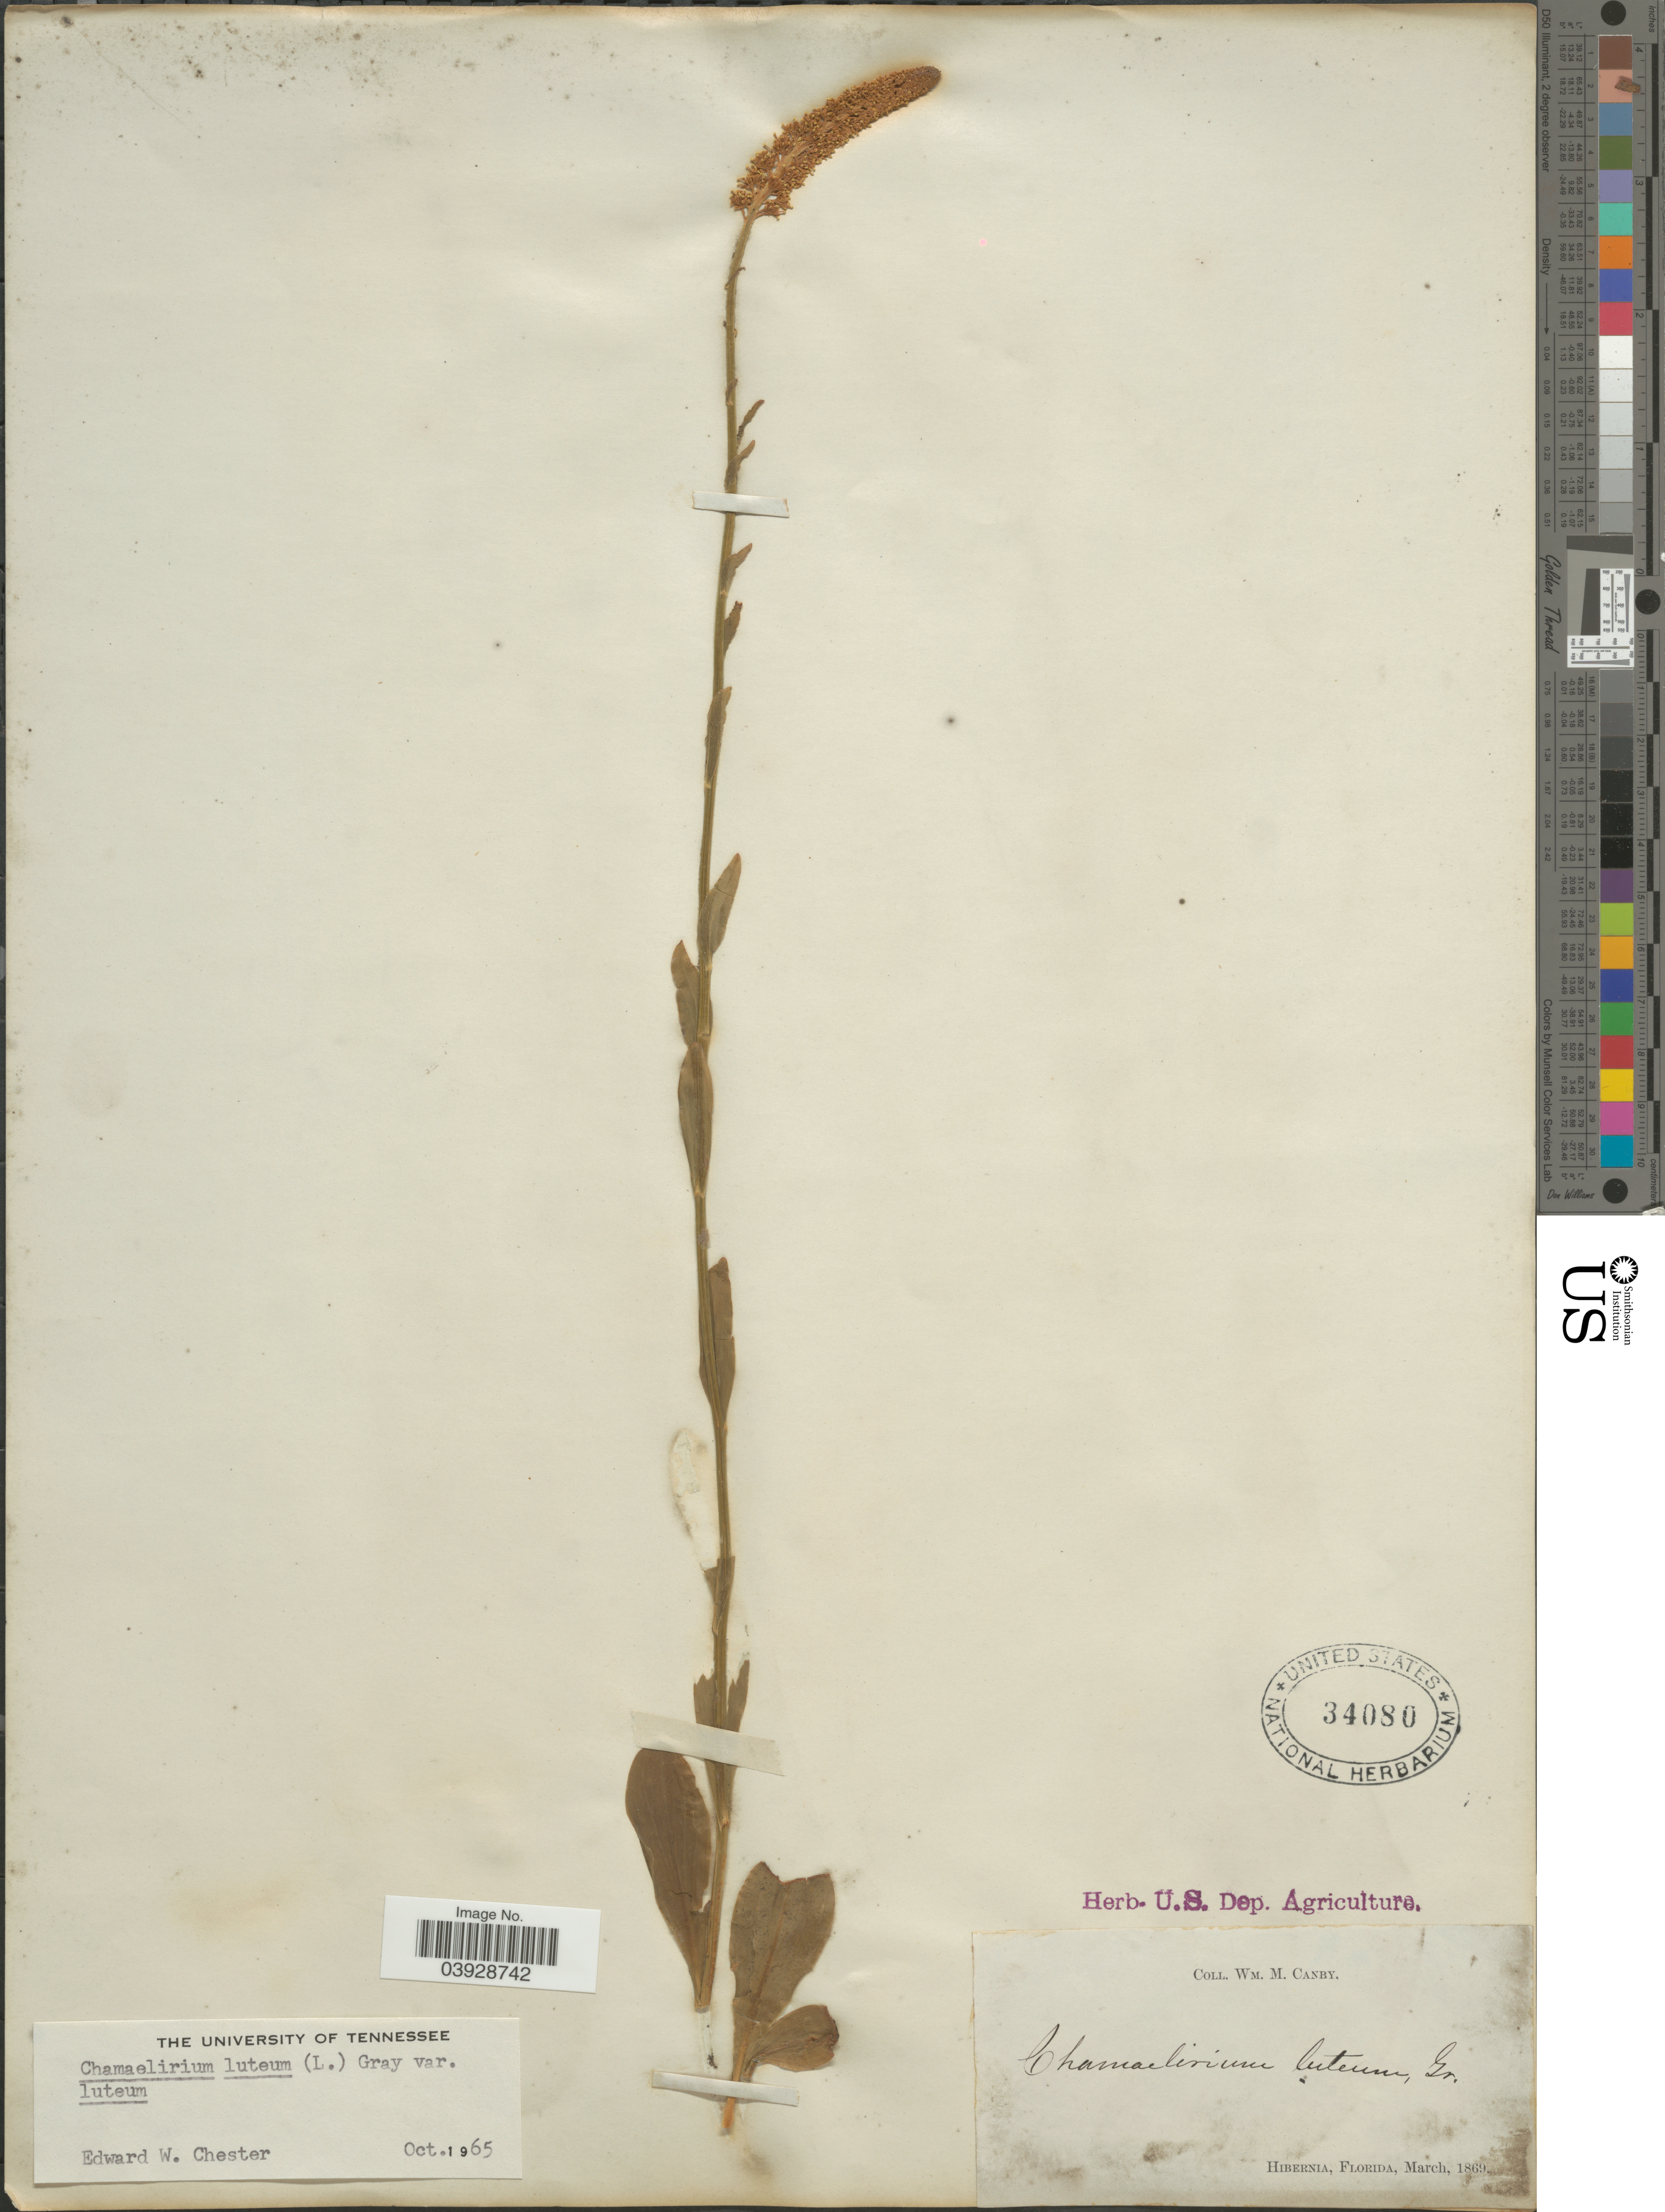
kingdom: Plantae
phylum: Tracheophyta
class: Liliopsida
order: Liliales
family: Melanthiaceae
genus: Chamaelirium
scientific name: Chamaelirium luteum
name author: (L.) A. Gray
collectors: W. Canby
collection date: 1869-03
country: United States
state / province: Florida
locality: Hibernia.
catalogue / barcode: US 34080